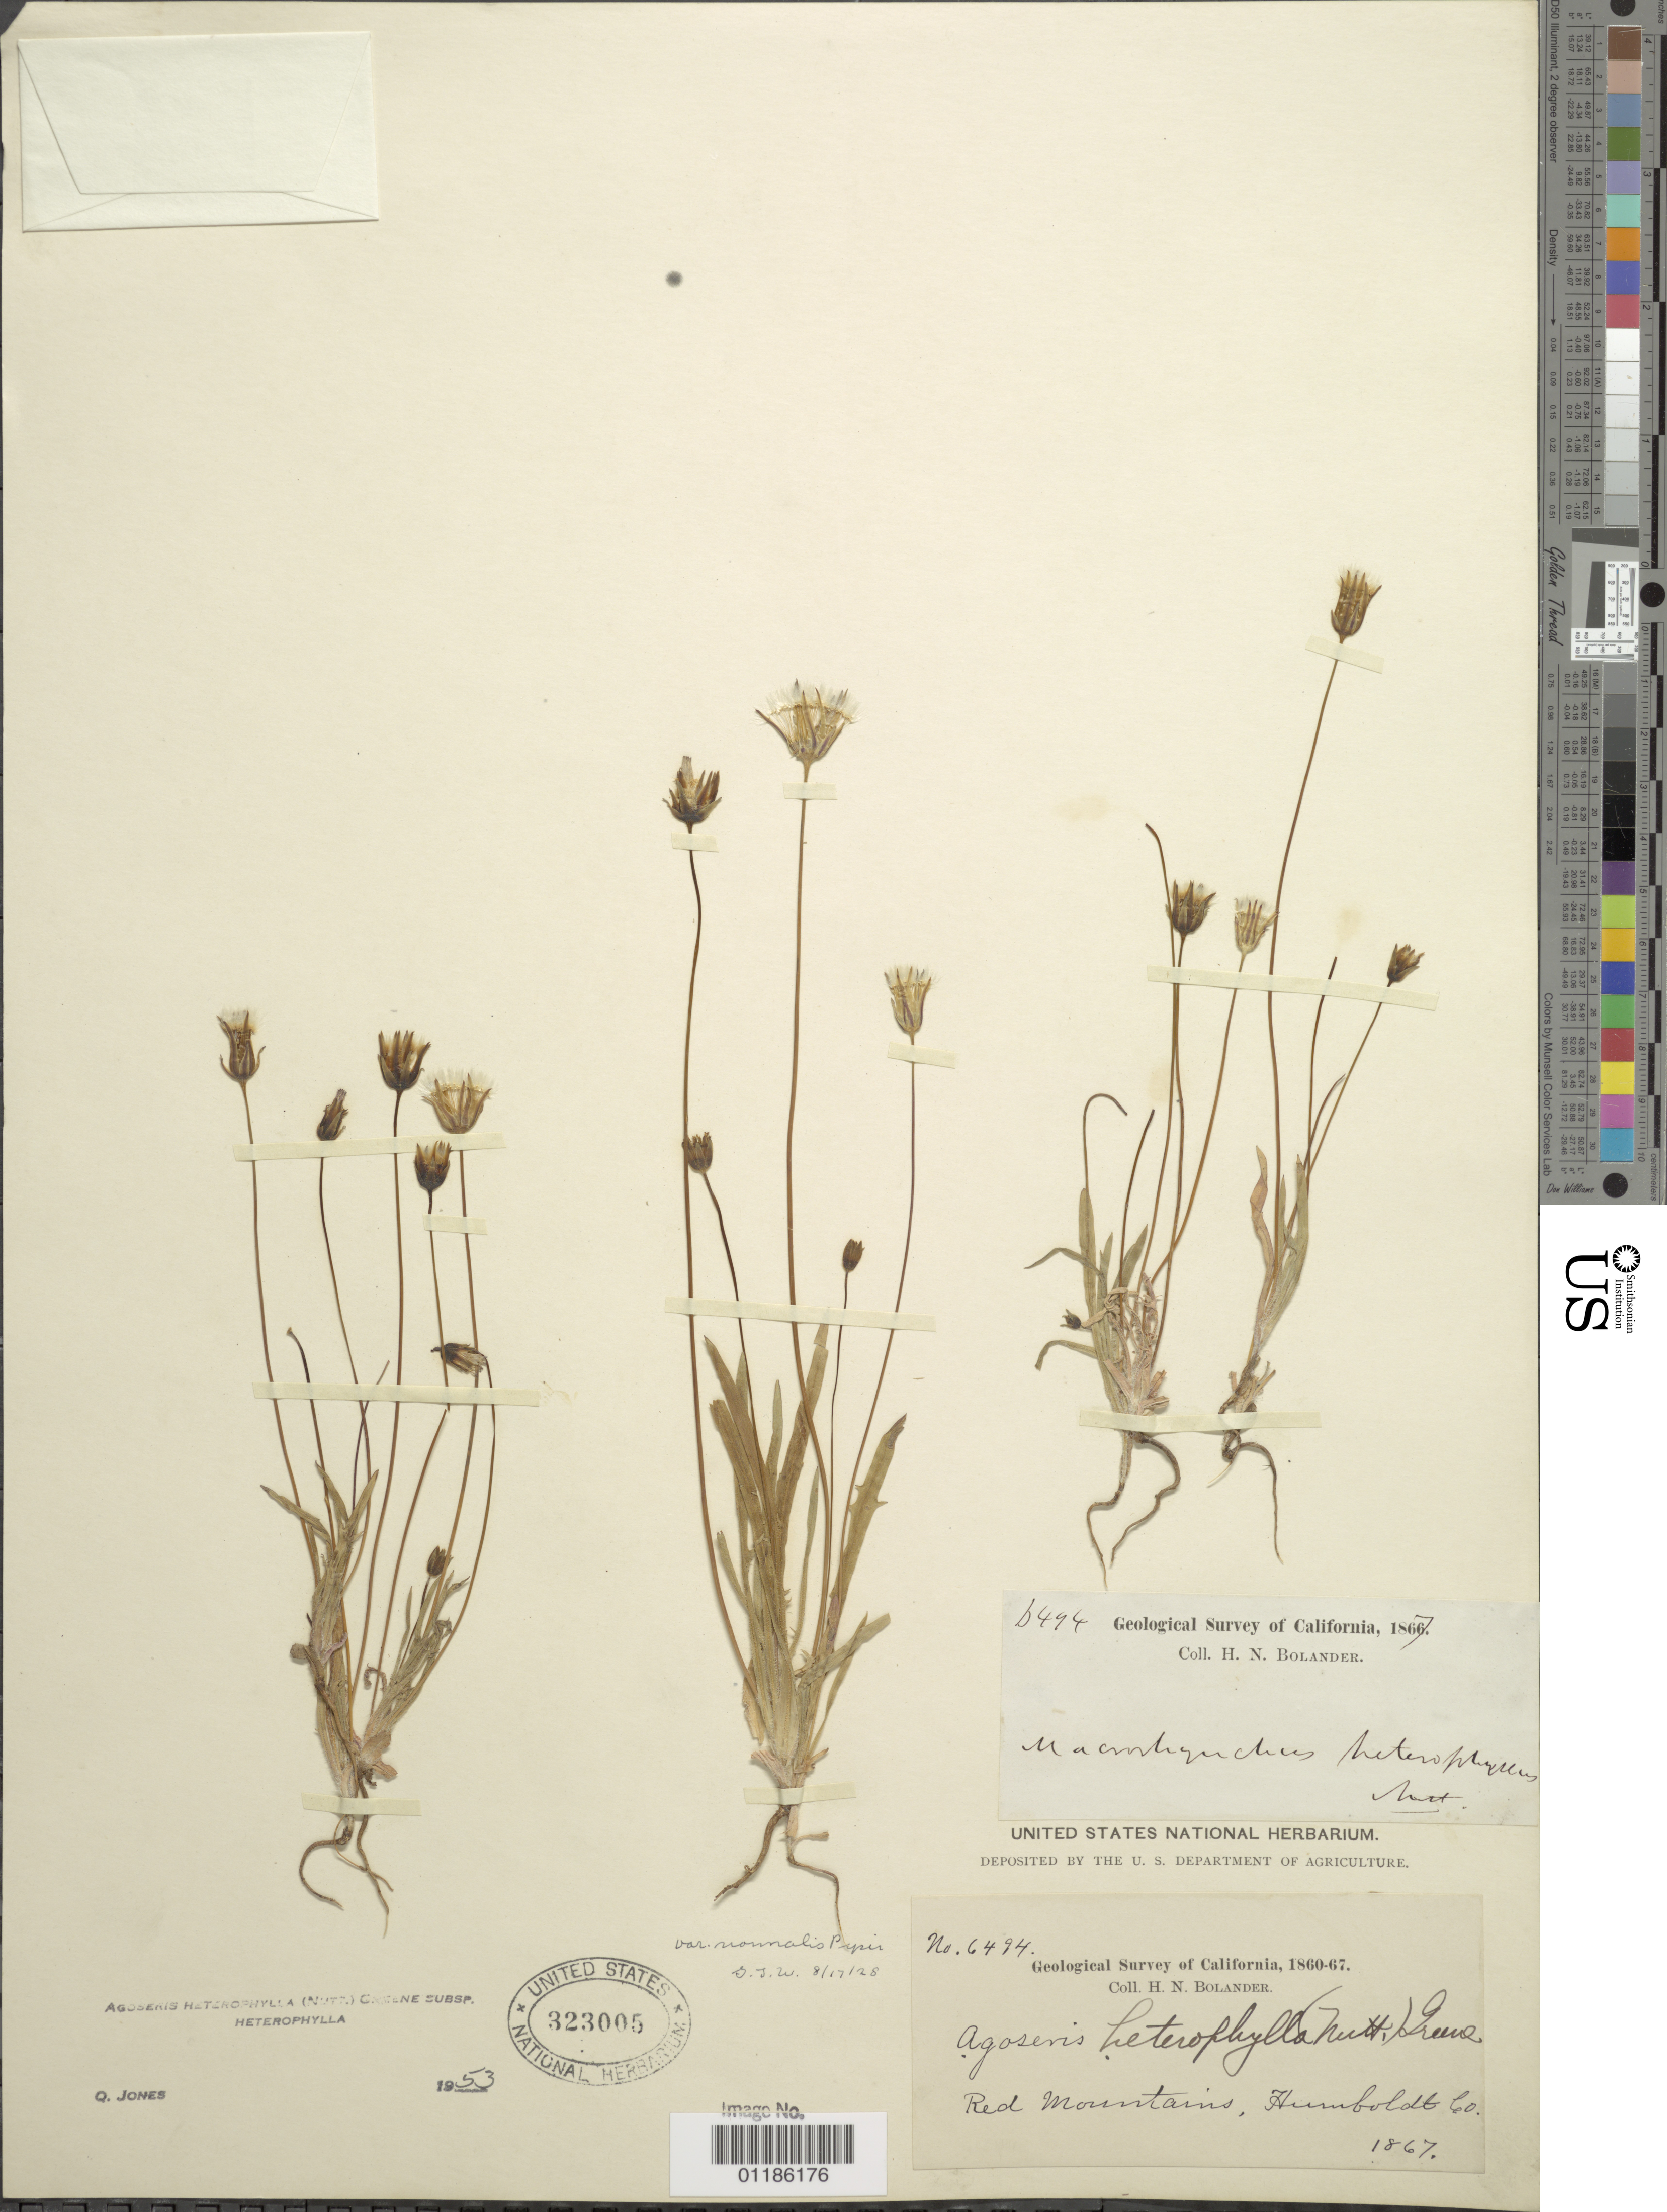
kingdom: Plantae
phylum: Tracheophyta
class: Magnoliopsida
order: Asterales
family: Asteraceae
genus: Agoseris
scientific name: Agoseris heterophylla subsp. heterophylla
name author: (Nutt.) Greene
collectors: H. Bolander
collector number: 6494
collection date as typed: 1867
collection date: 1867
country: United States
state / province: California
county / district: Humboldt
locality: near Red Mountain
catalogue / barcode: US 323005